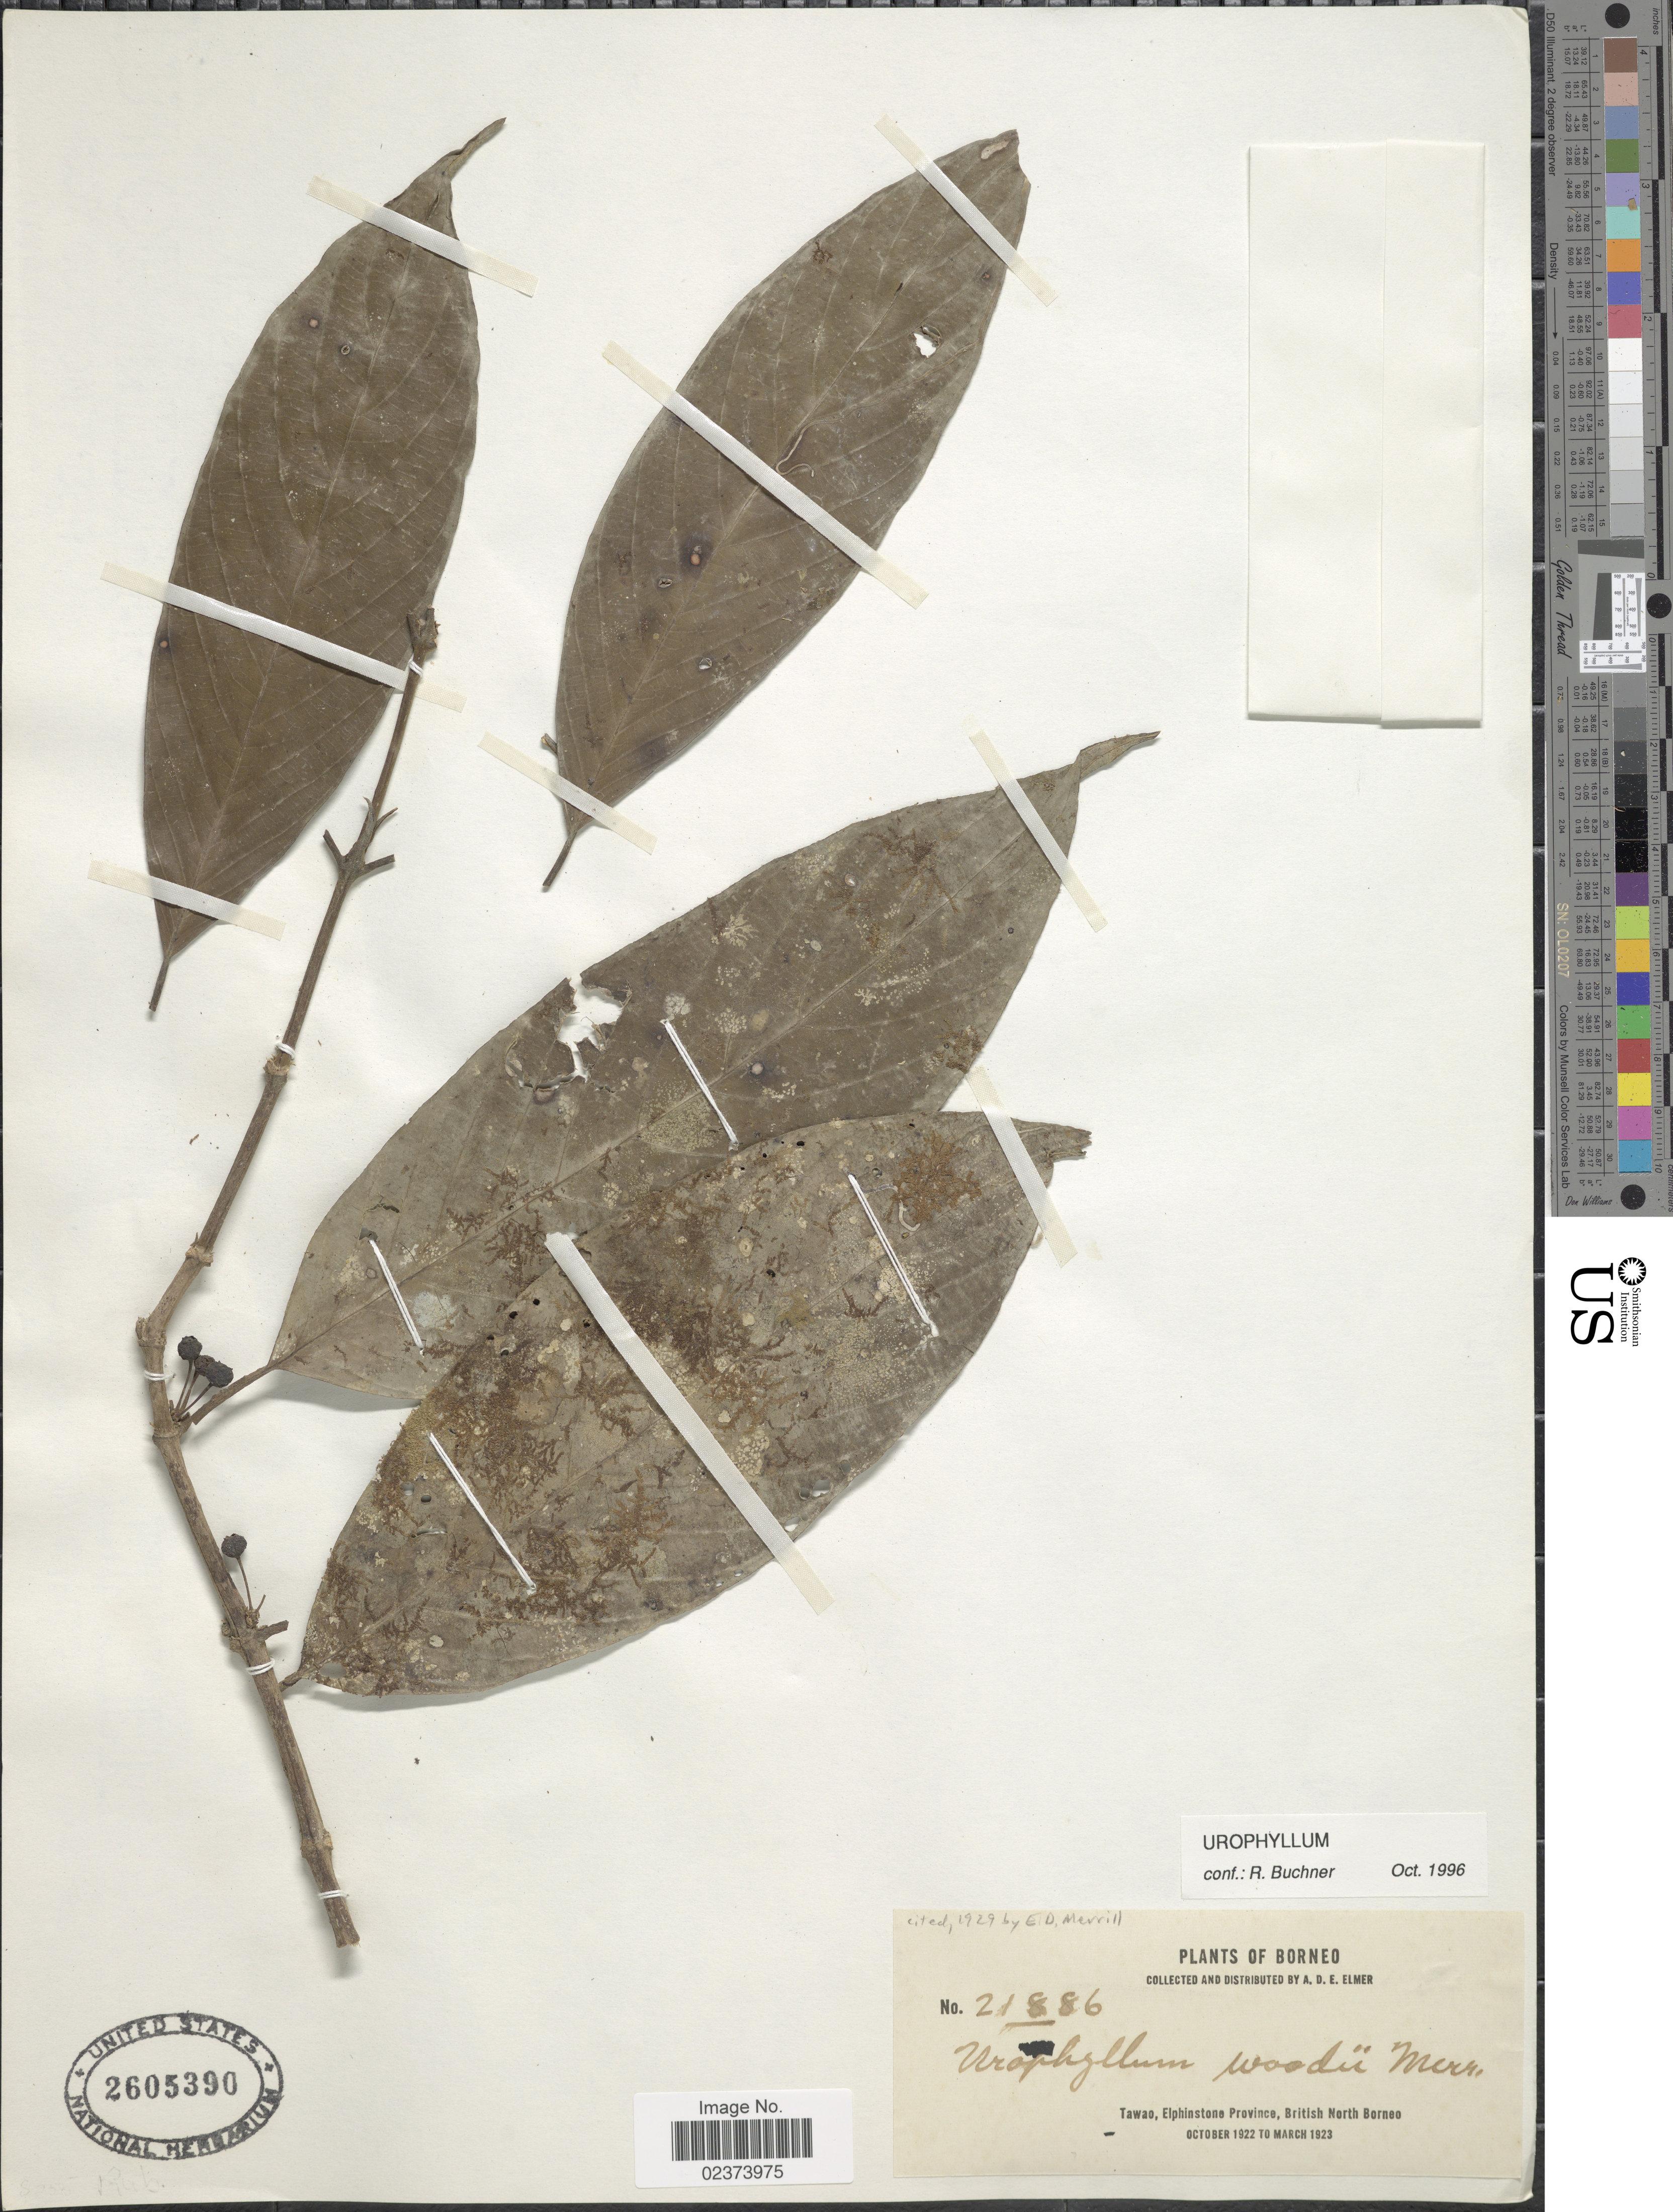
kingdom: Plantae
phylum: Tracheophyta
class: Magnoliopsida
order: Gentianales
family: Rubiaceae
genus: Urophyllum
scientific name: Urophyllum woodii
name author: Merr.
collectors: A. D. E. Elmer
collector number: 21886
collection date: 1922-10/1923-03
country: Malaysia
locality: Borneo, Tawao, Elphinstone Province, British North Borneo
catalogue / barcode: US 2605390